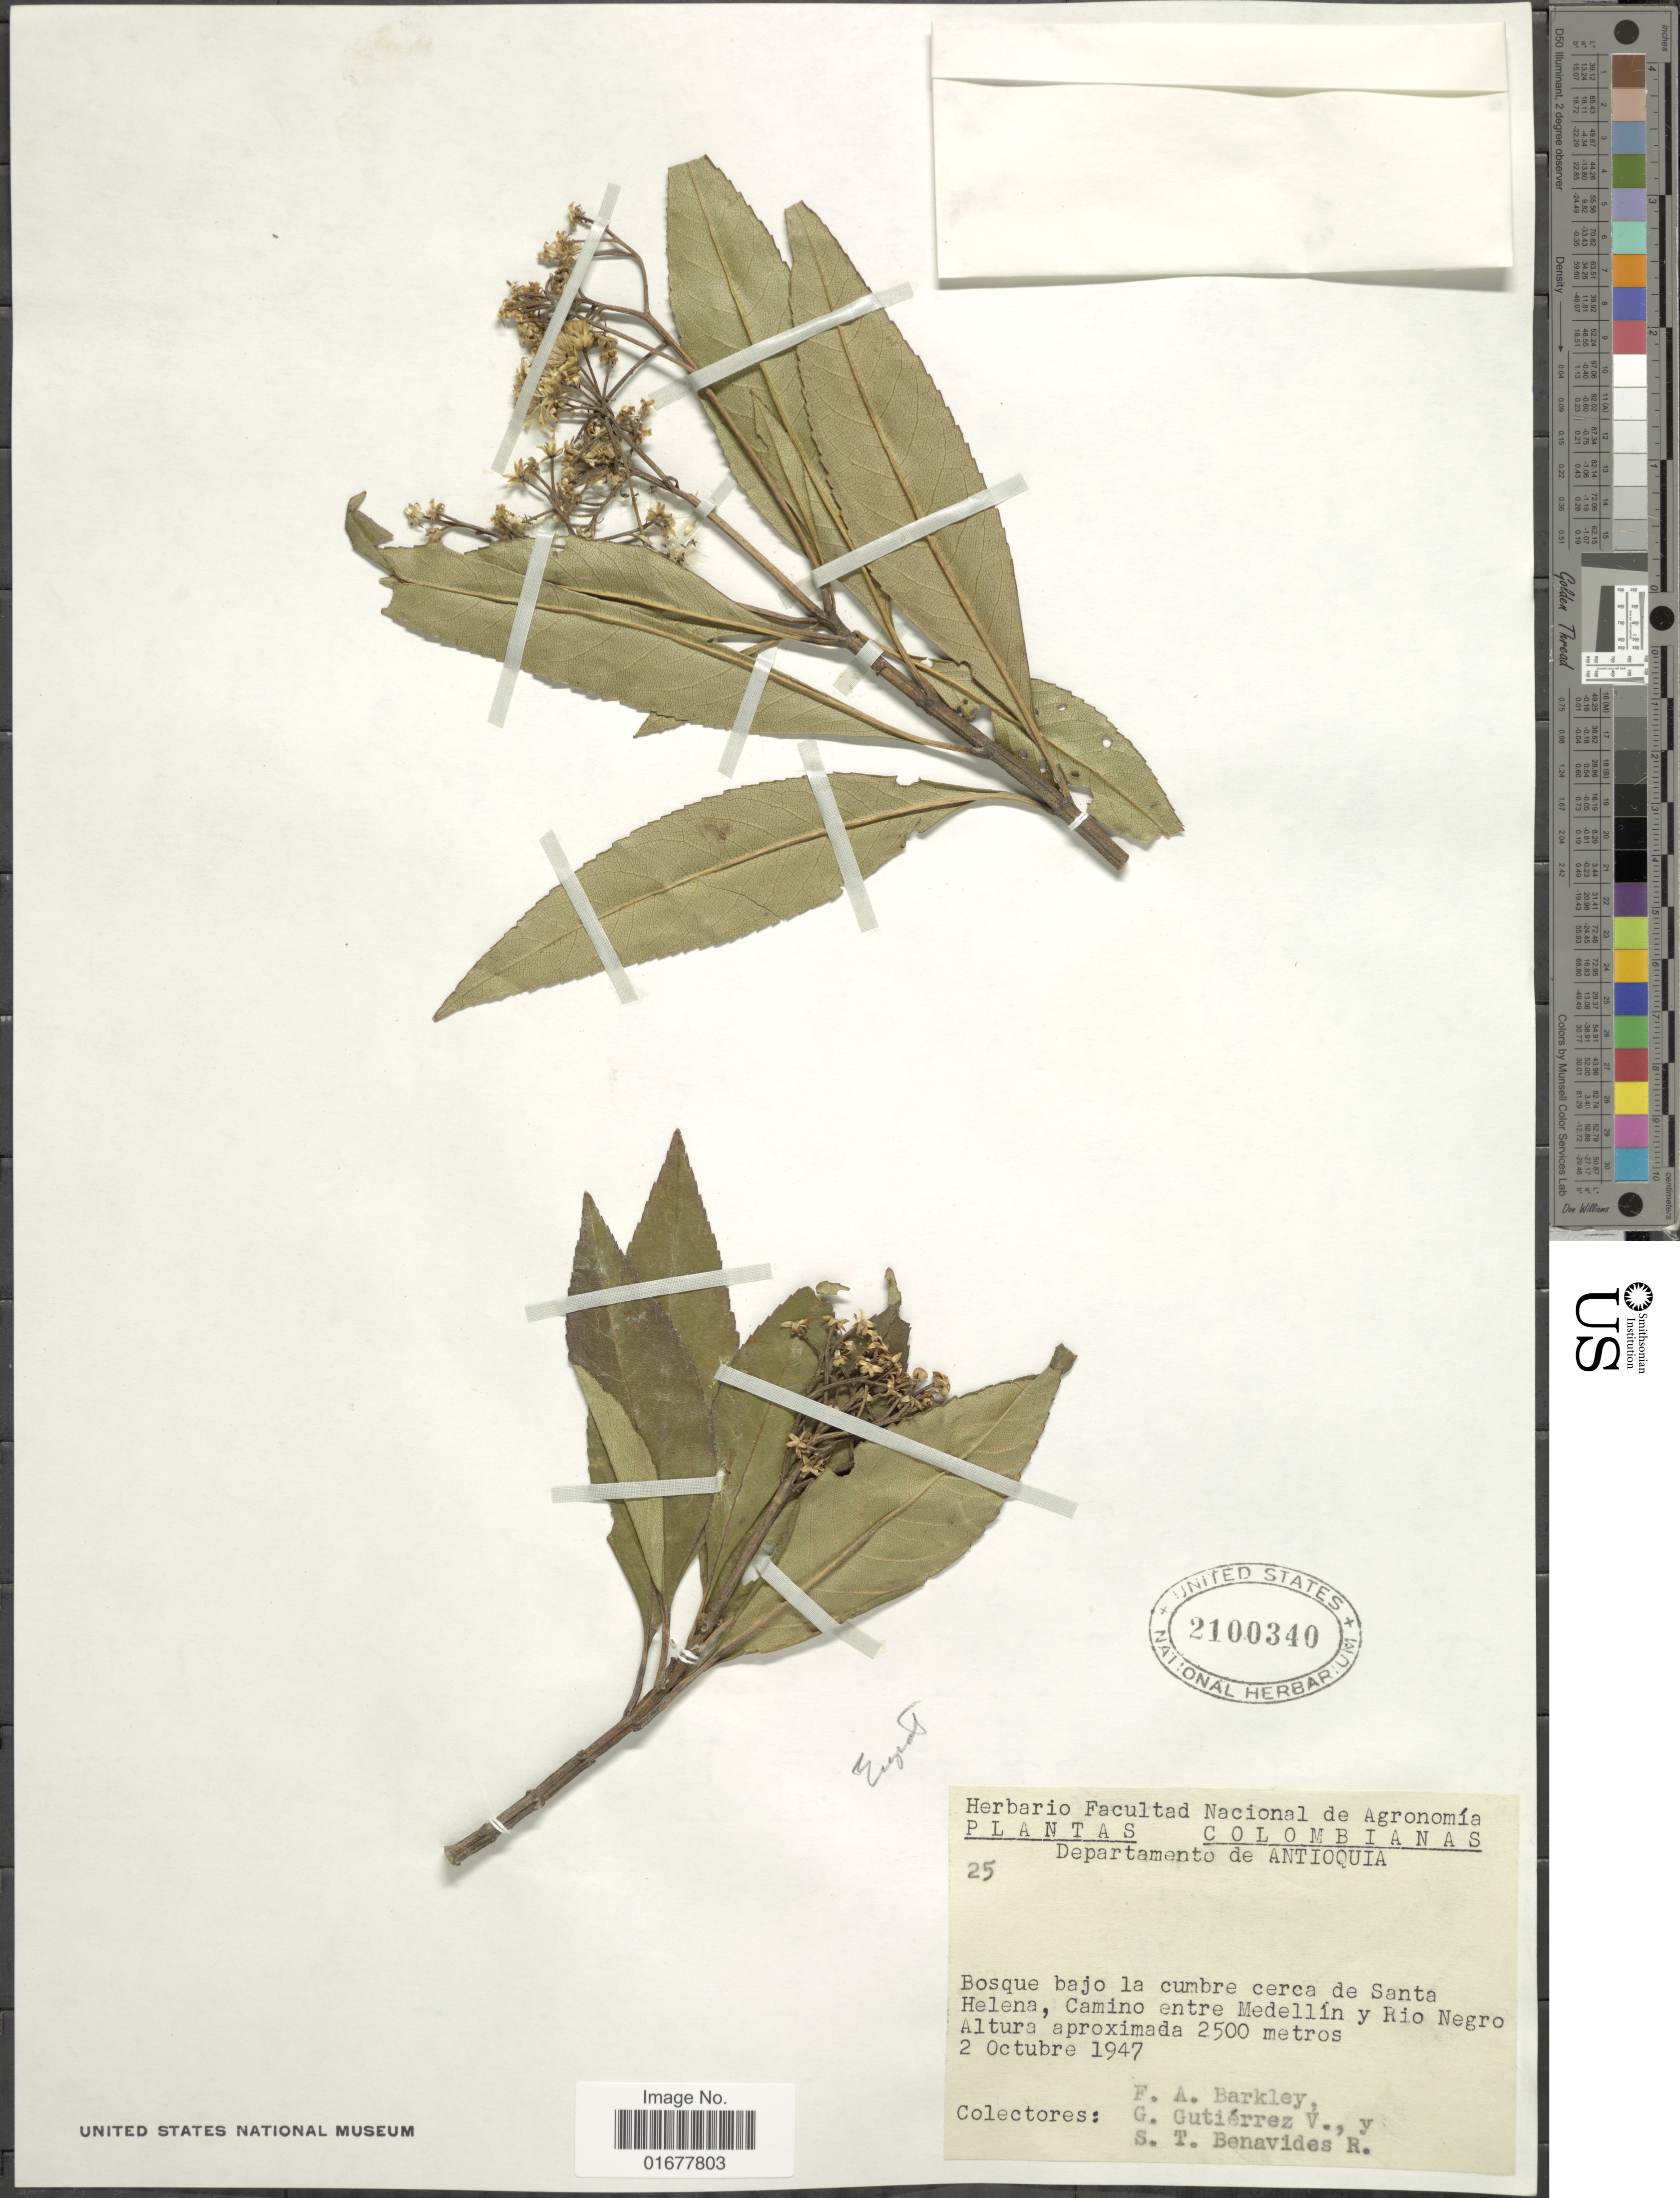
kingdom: Plantae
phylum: Tracheophyta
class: Magnoliopsida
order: Asterales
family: Asteraceae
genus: Ageratina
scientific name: Ageratina sp.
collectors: F. A. Barkley, G. Gutiérrez V. & S. Benavides R.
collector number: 25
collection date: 1947-10-02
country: Colombia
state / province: Antioquia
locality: Bosque bajo la cumbre cerca de Santa Helena, Camino entre Medellin y Rio Negro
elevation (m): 2500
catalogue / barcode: US 2100340